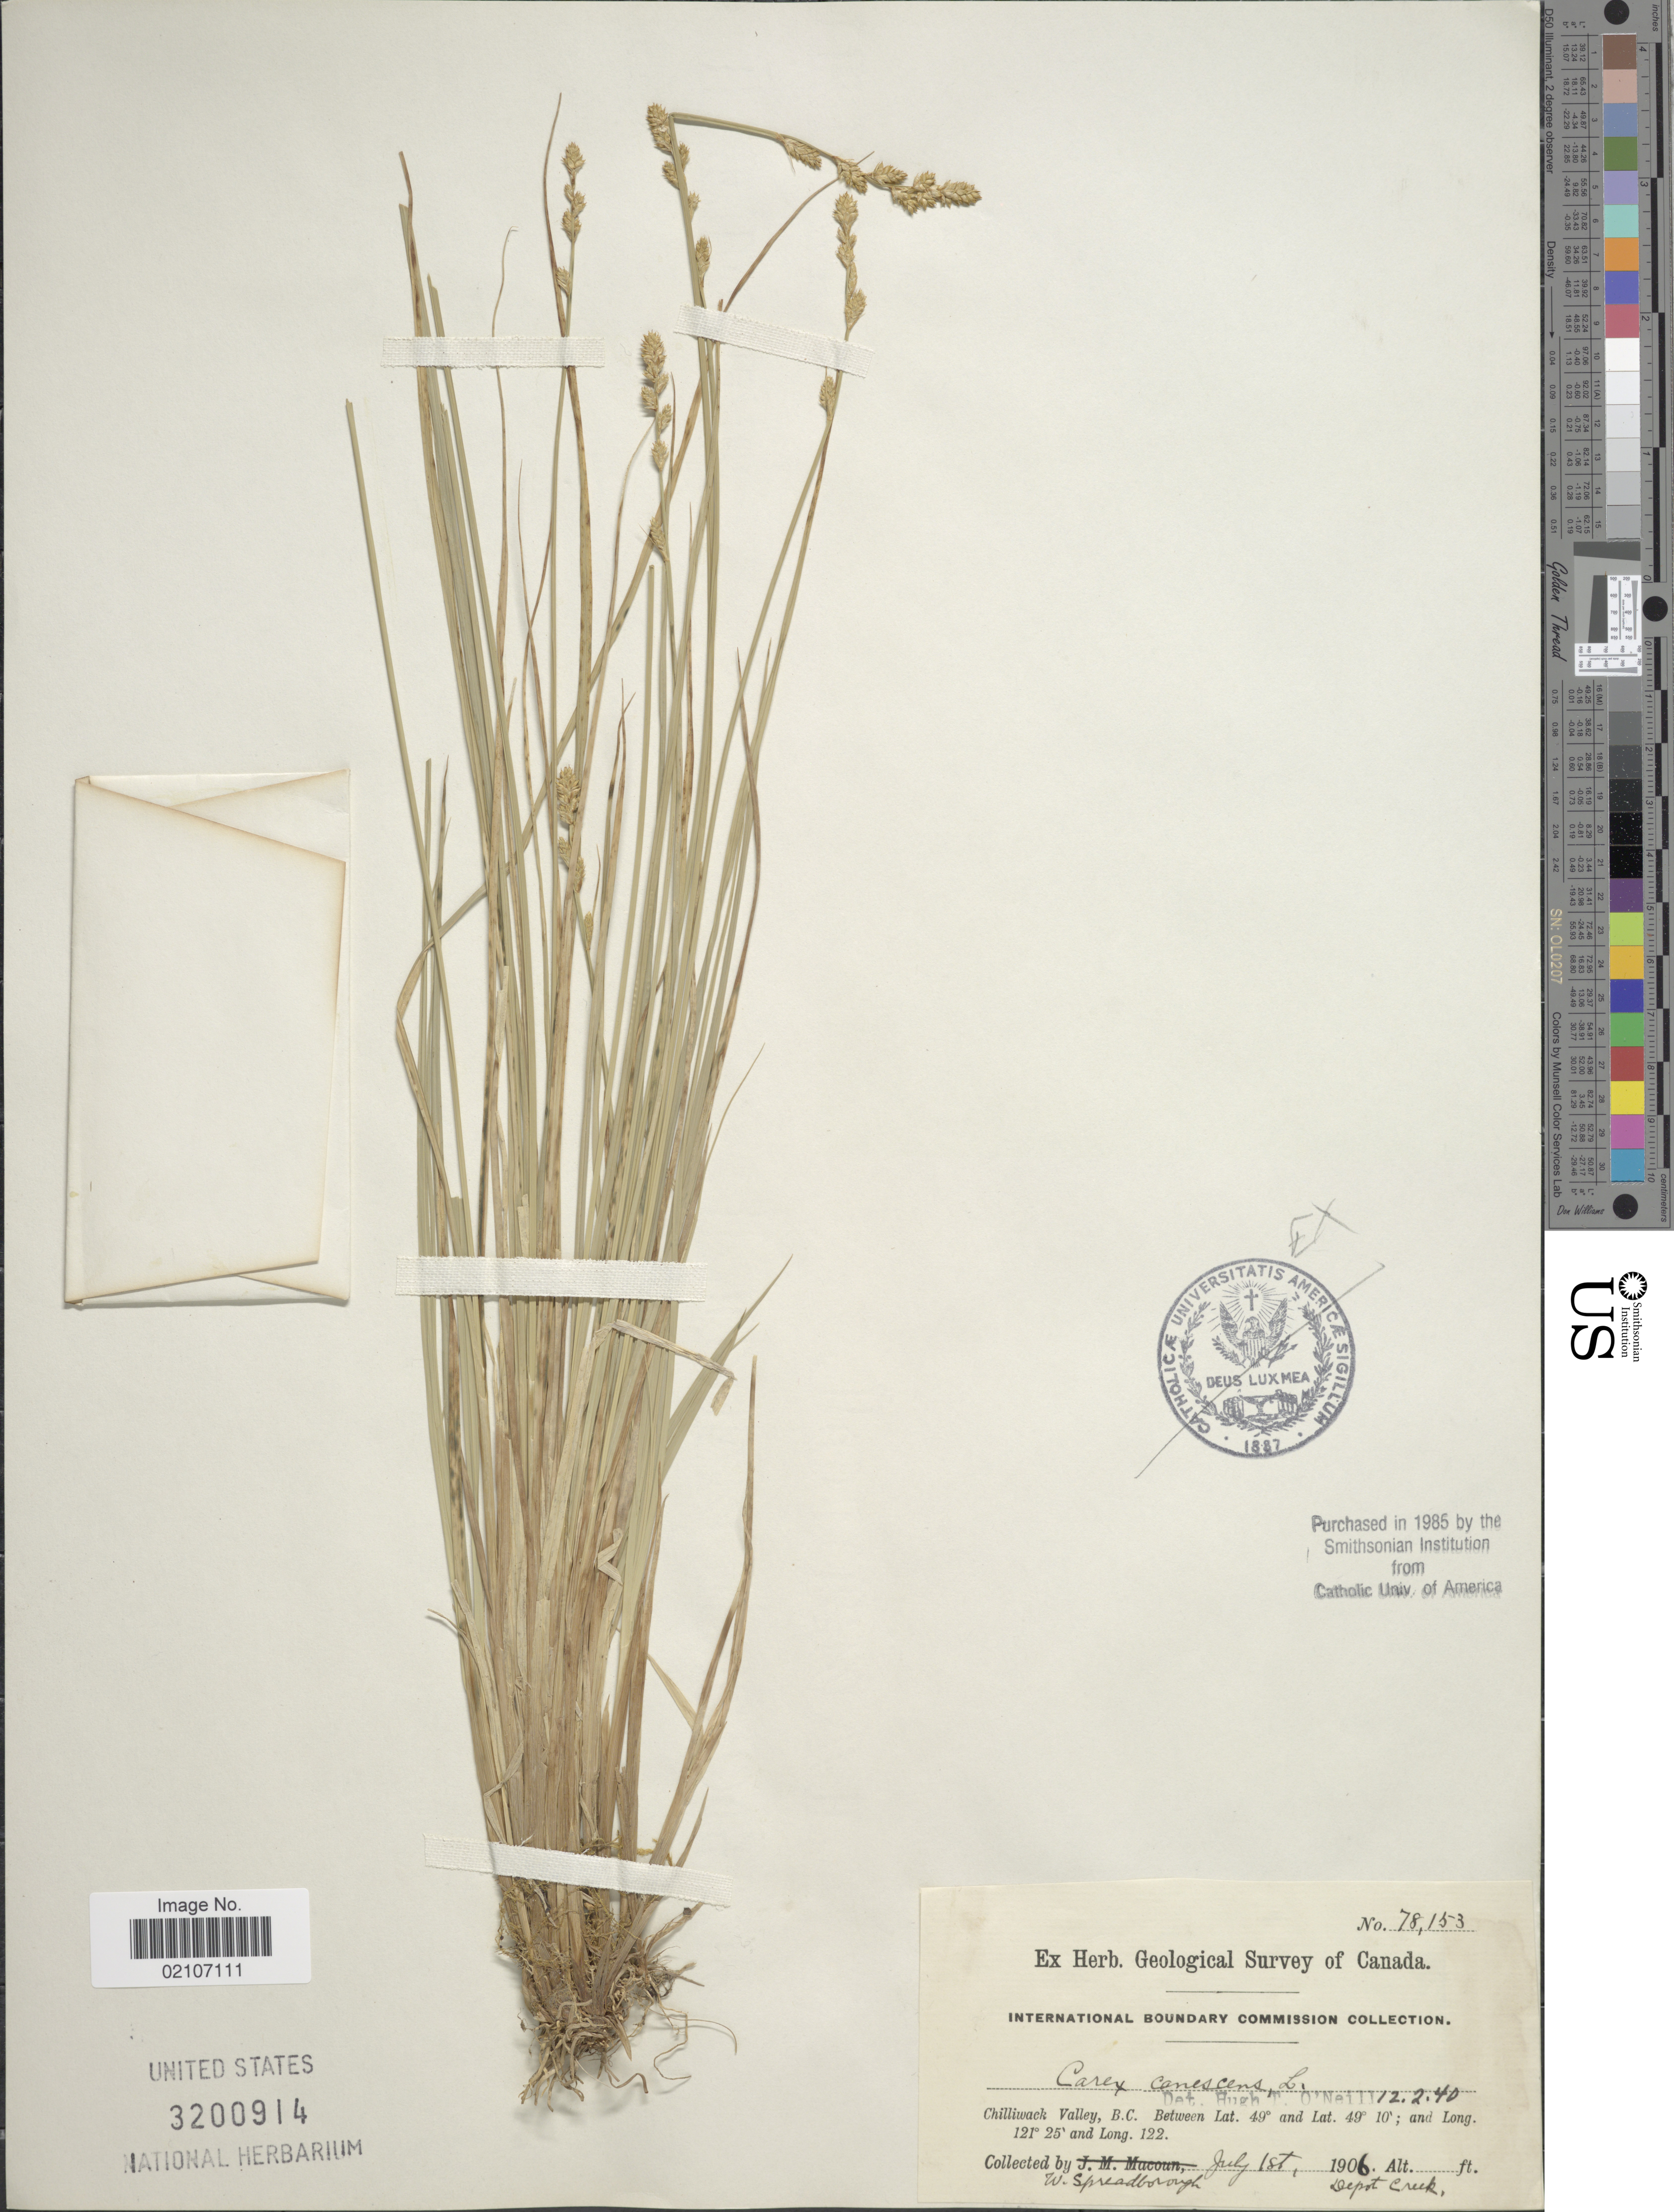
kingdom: Plantae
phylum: Tracheophyta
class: Liliopsida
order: Poales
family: Cyperaceae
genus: Carex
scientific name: Carex canescens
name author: L.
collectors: W. Spreadborough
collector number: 78153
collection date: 1906-07-01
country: Canada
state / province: British Columbia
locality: Chilliwack Valley, B.C.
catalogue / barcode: US 3200914